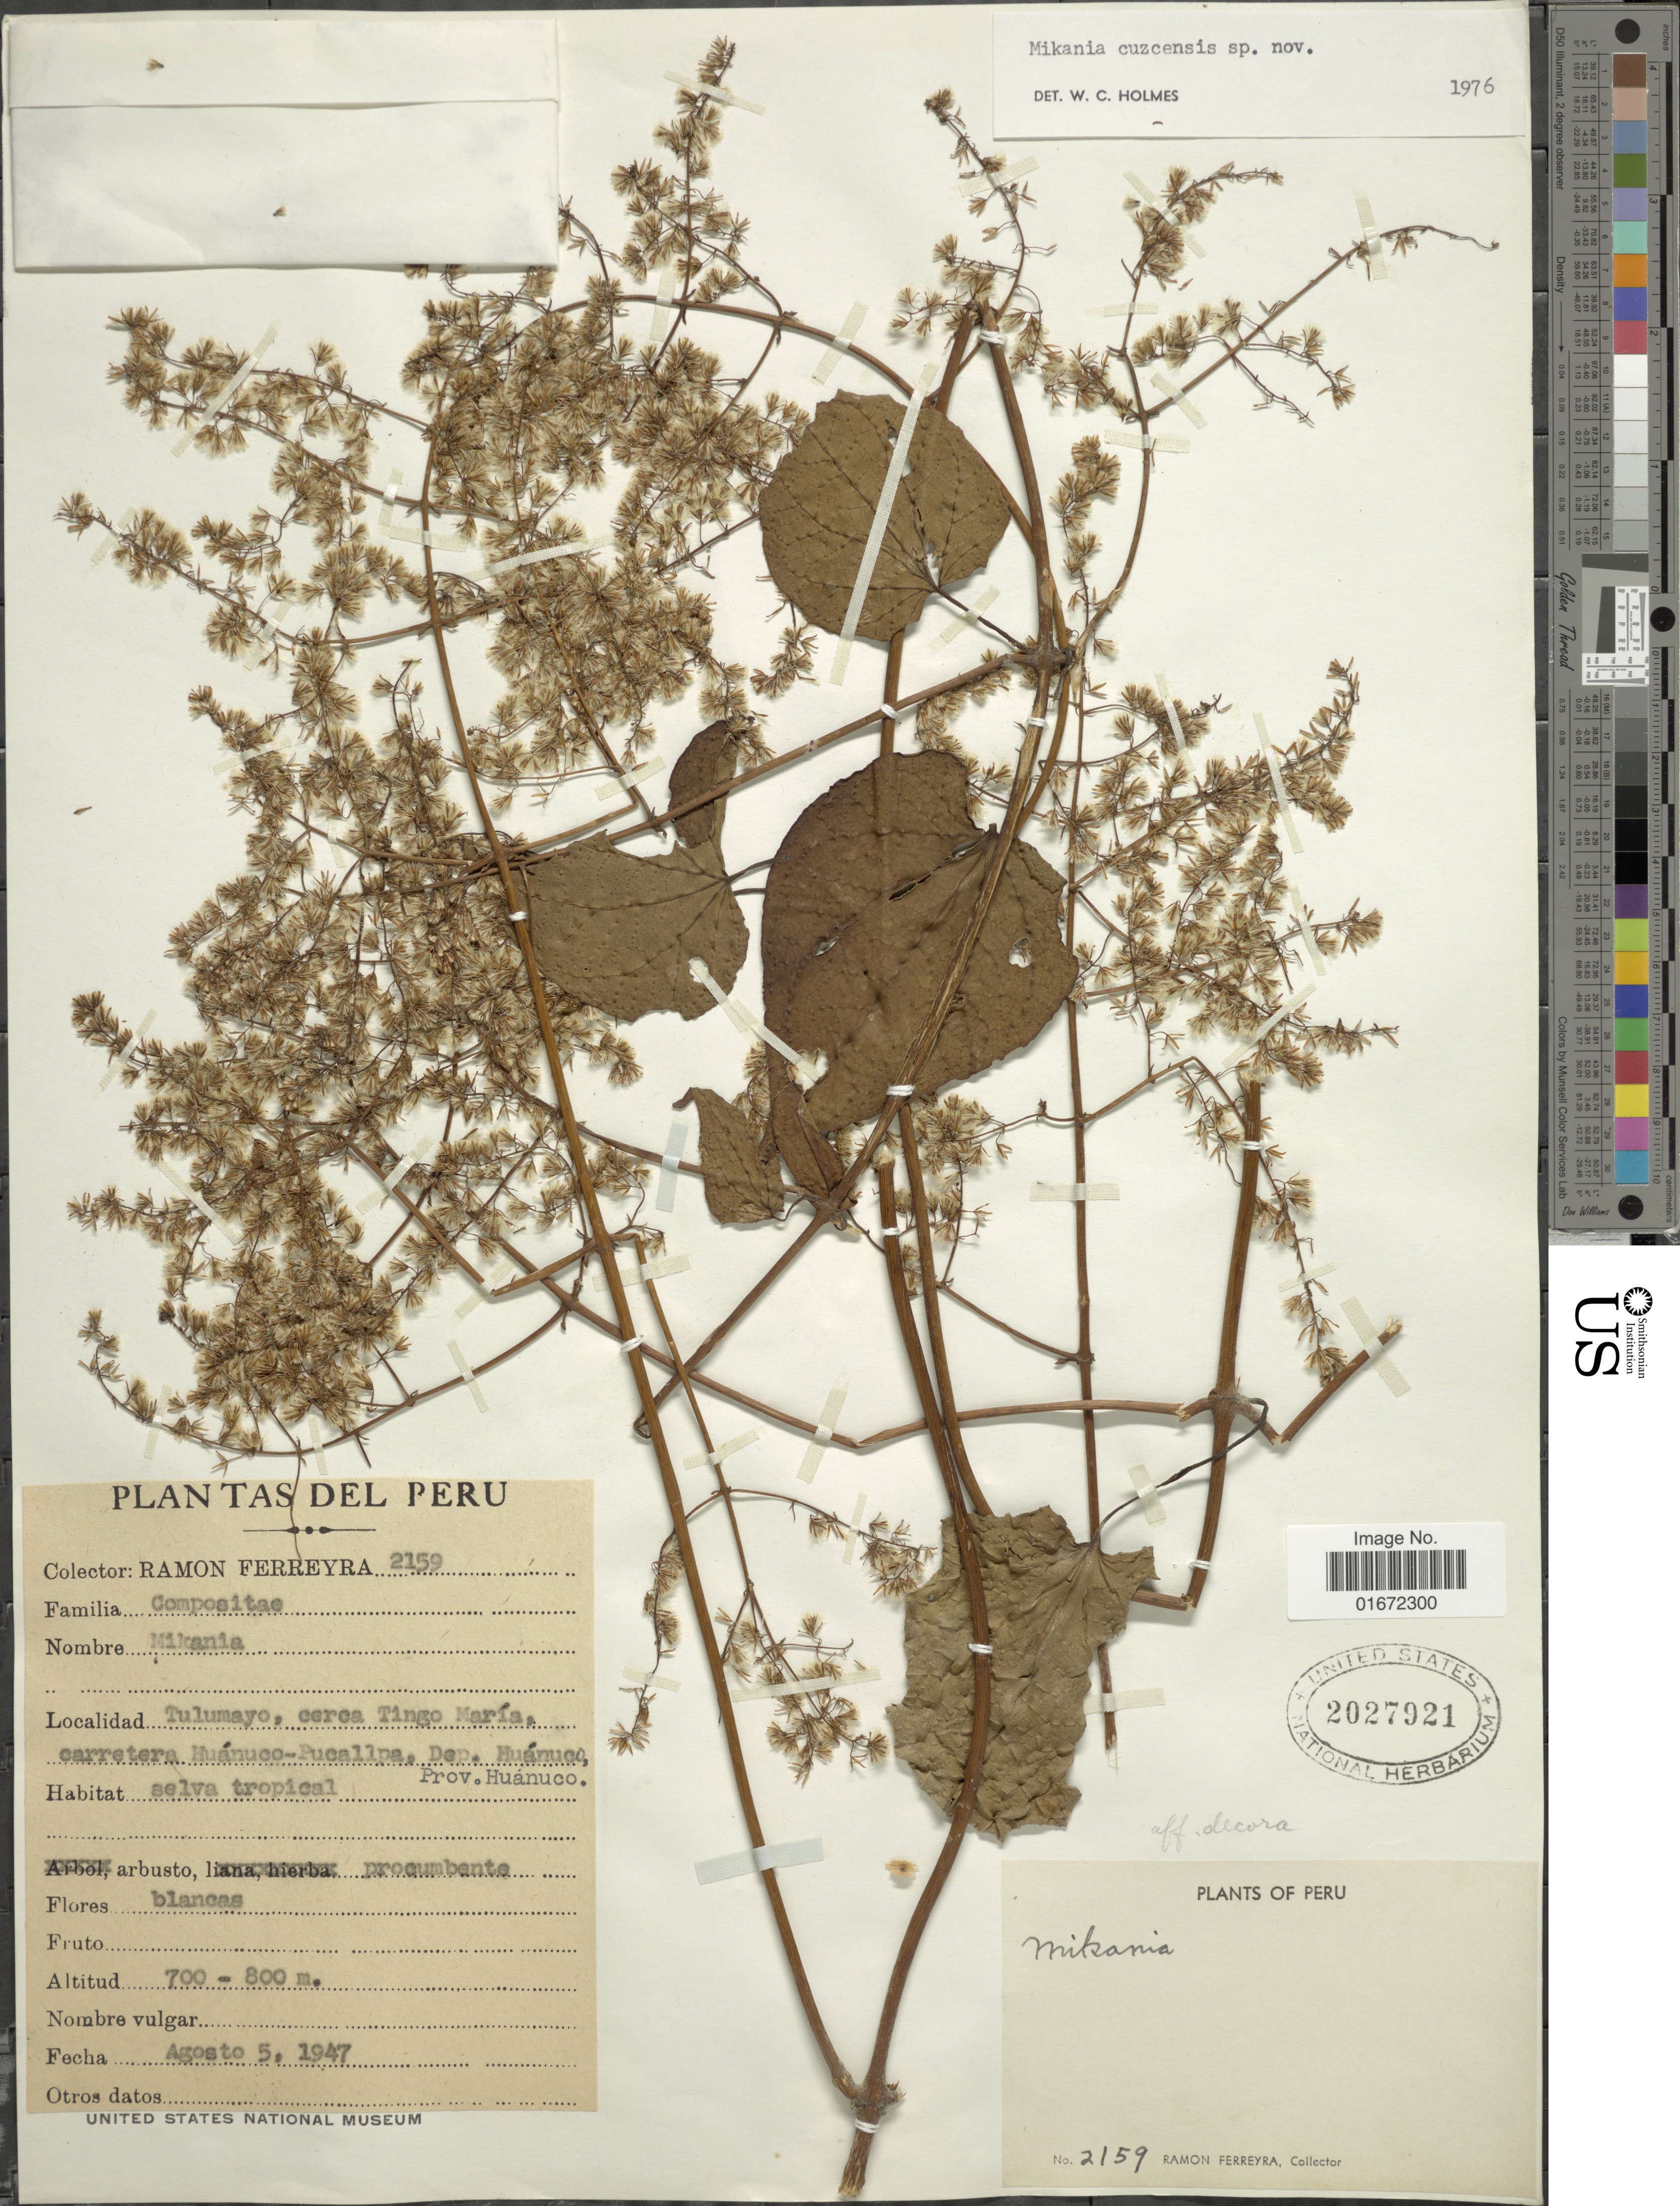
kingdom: Plantae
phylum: Tracheophyta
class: Magnoliopsida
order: Asterales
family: Asteraceae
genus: Mikania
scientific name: Mikania cuzcoensis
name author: W.C. Holmes & McDaniel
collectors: R. A. Ferreyra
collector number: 2159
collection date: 1947-08-05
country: Peru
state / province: Huánuco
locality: Tulumayo, cerca Tingo María, carretera Huánuco-Pucallpa, Dep. Huánuco, Prov. Huanuco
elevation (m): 700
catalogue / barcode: US 2027921